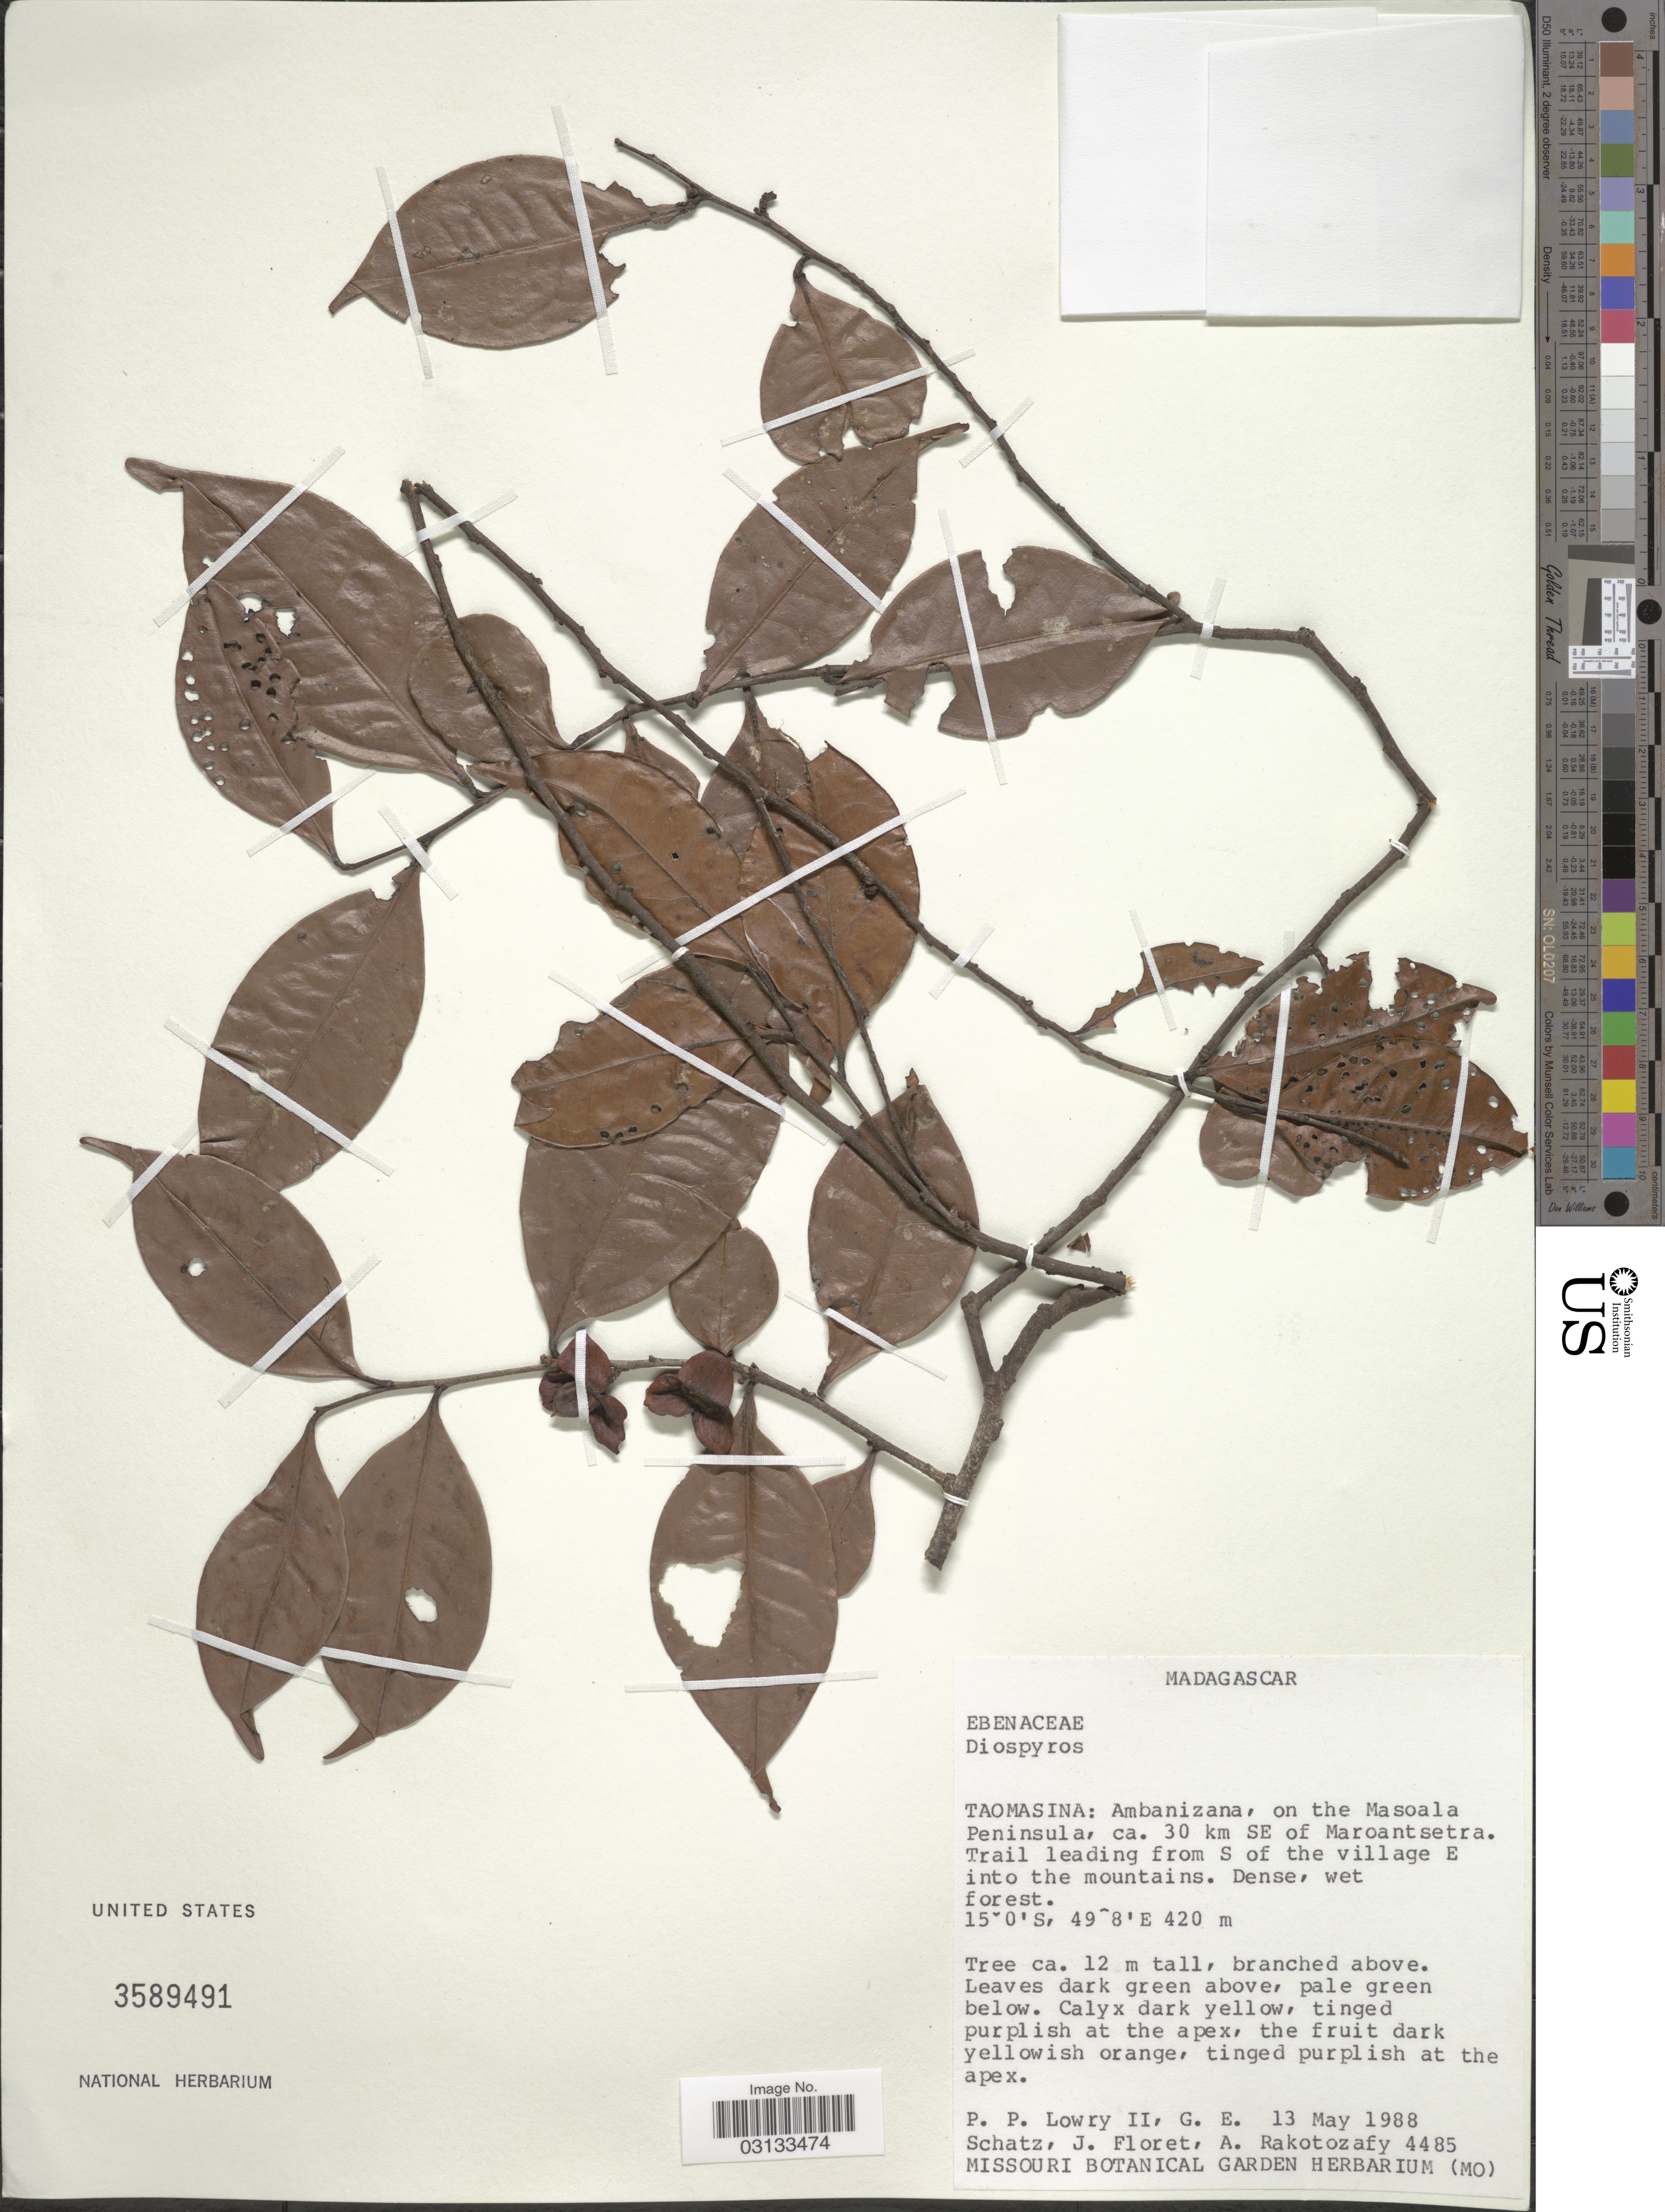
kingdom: Plantae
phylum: Tracheophyta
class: Magnoliopsida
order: Ericales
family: Ebenaceae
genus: Diospyros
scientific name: Diospyros sp.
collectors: P. P. Lowry, G. Schatz, J. Floret & A. Rakotozafy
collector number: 4485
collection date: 1988-05-13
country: Madagascar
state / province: Sofia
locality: Ambanizana, on the Masoala Peninsula, ca. 30 km SE of Maroantsetra, Trail leading from S of the village E into the mountains.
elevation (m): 420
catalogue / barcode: US 3589491